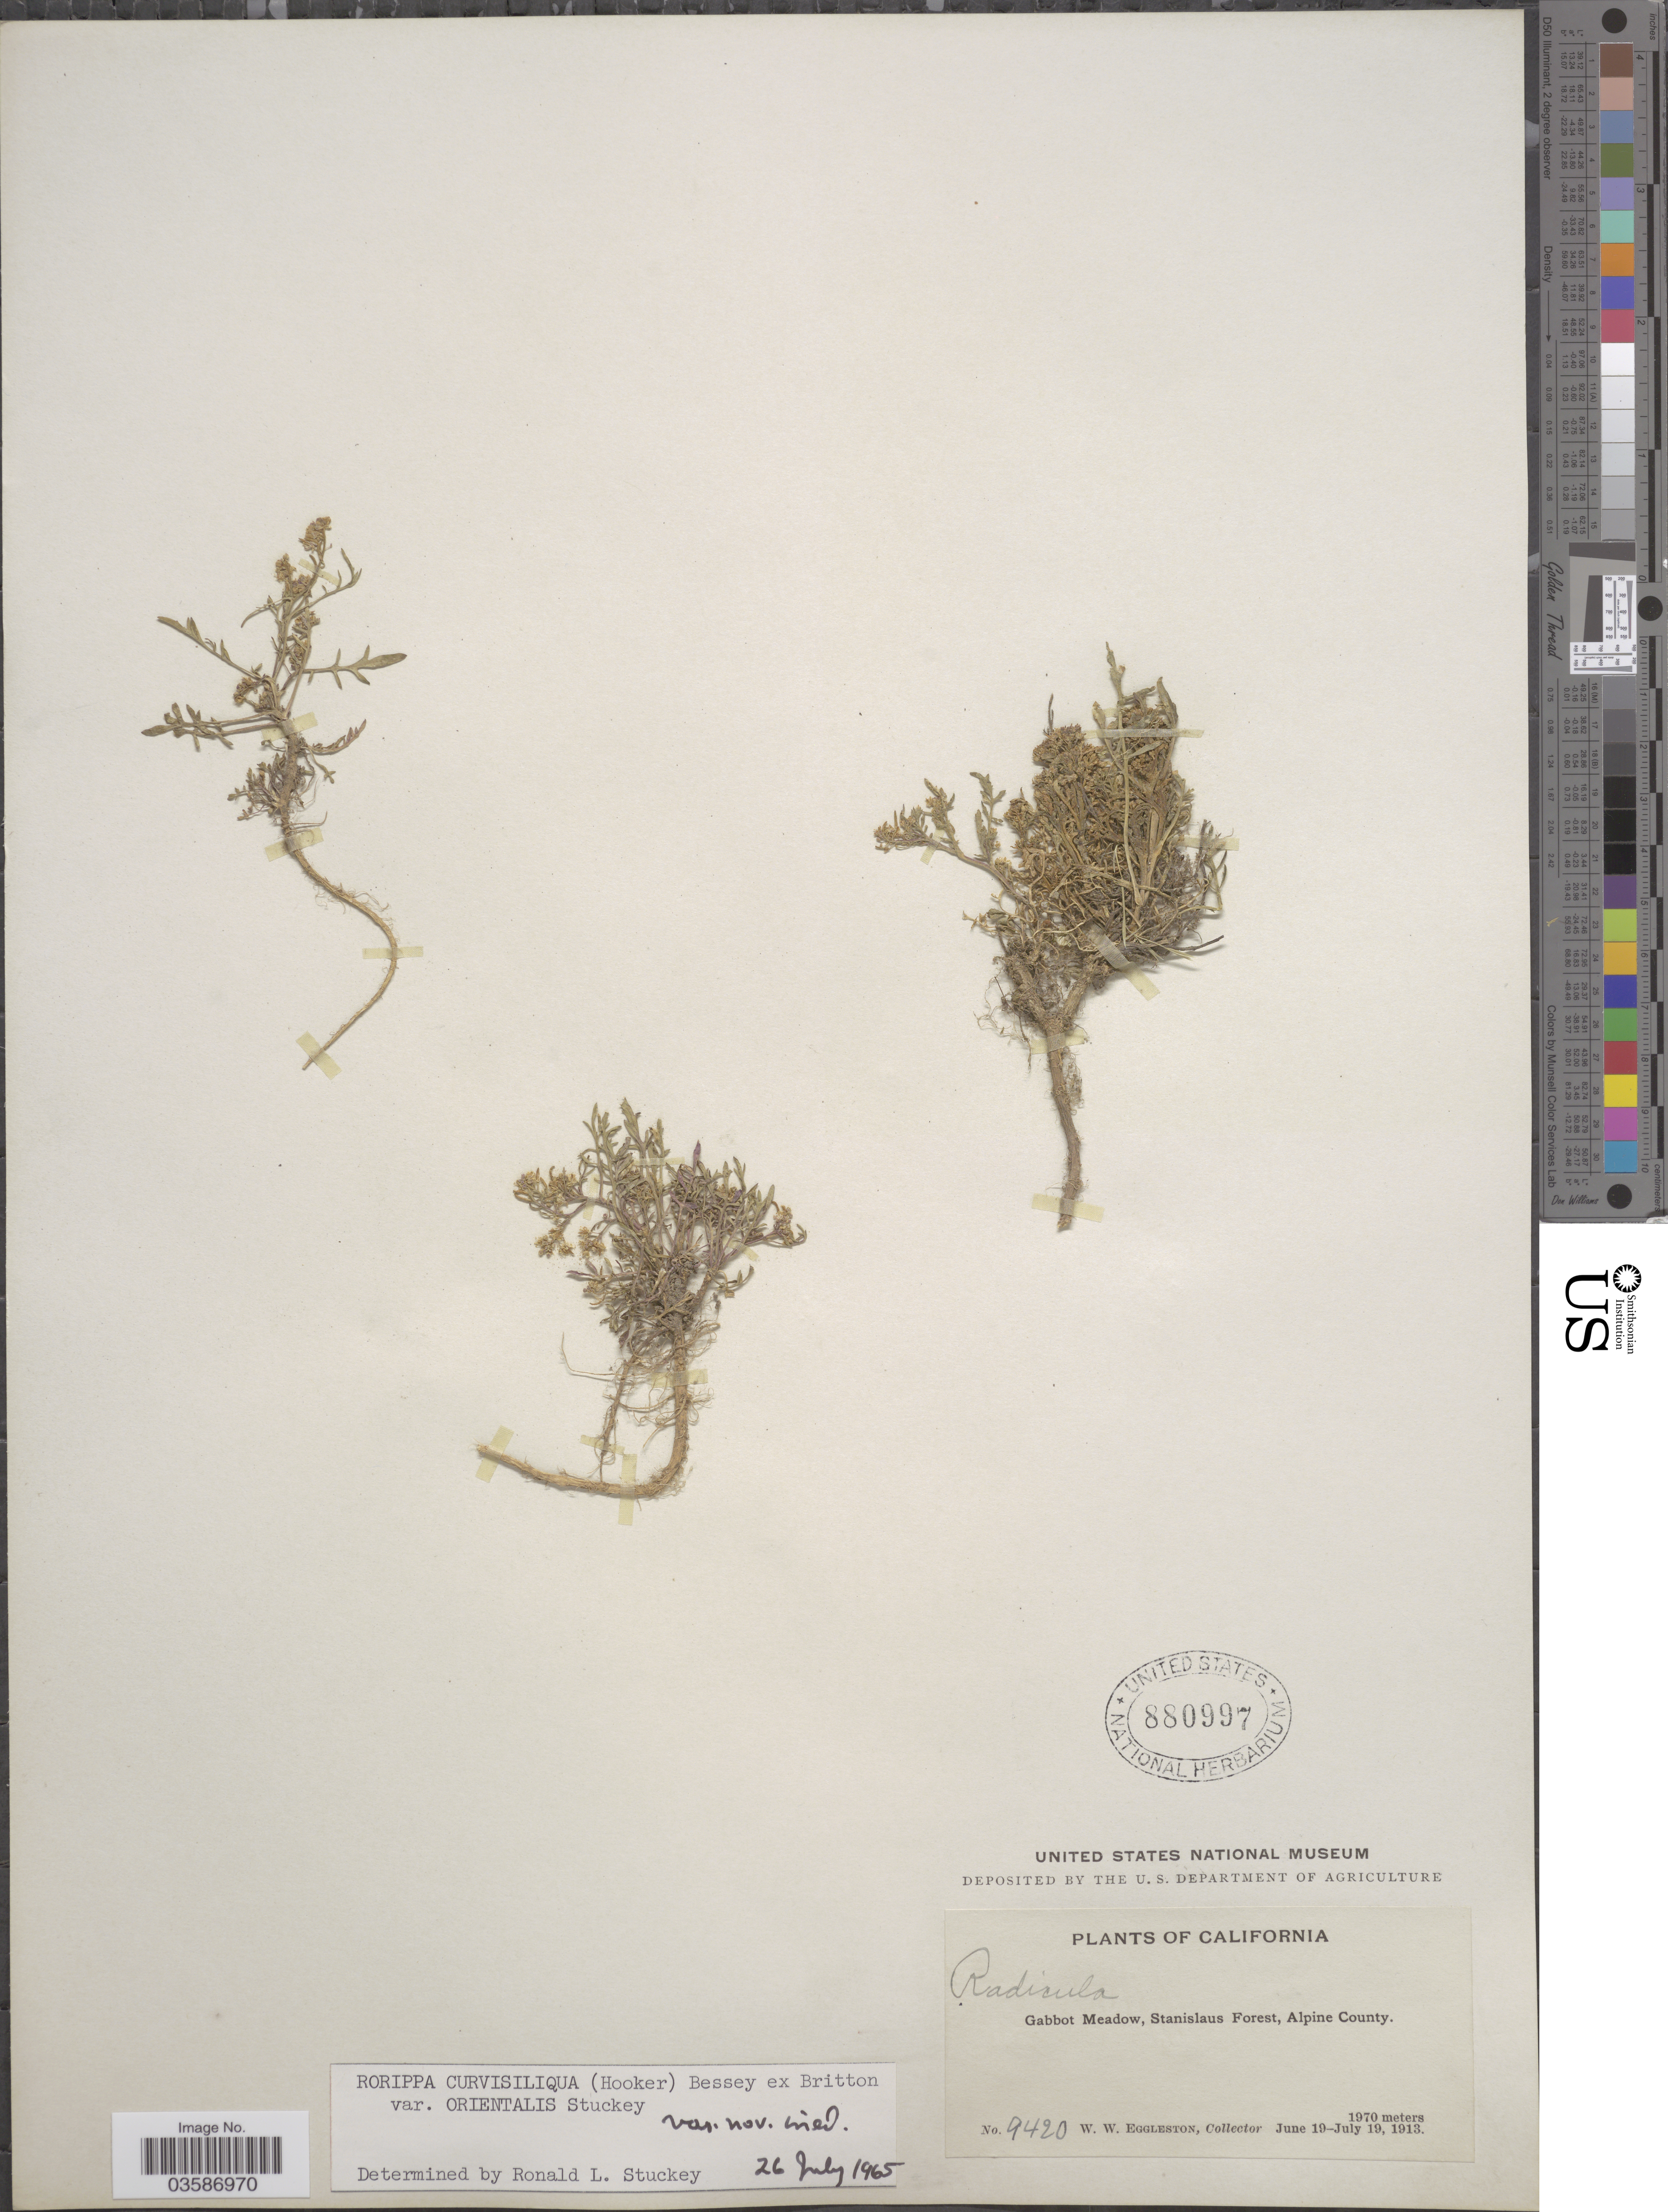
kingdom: Plantae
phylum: Tracheophyta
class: Magnoliopsida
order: Brassicales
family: Brassicaceae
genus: Rorippa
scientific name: Rorippa curvisiliqua var. orientalis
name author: Stuckey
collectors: W. W. Eggleston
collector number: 9420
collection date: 1913-06-19/1913-07-19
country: United States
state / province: California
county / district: Alpine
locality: Gabbot Meadow, Stanislaus Forest, Alpine County.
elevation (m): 1970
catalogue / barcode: US 880997